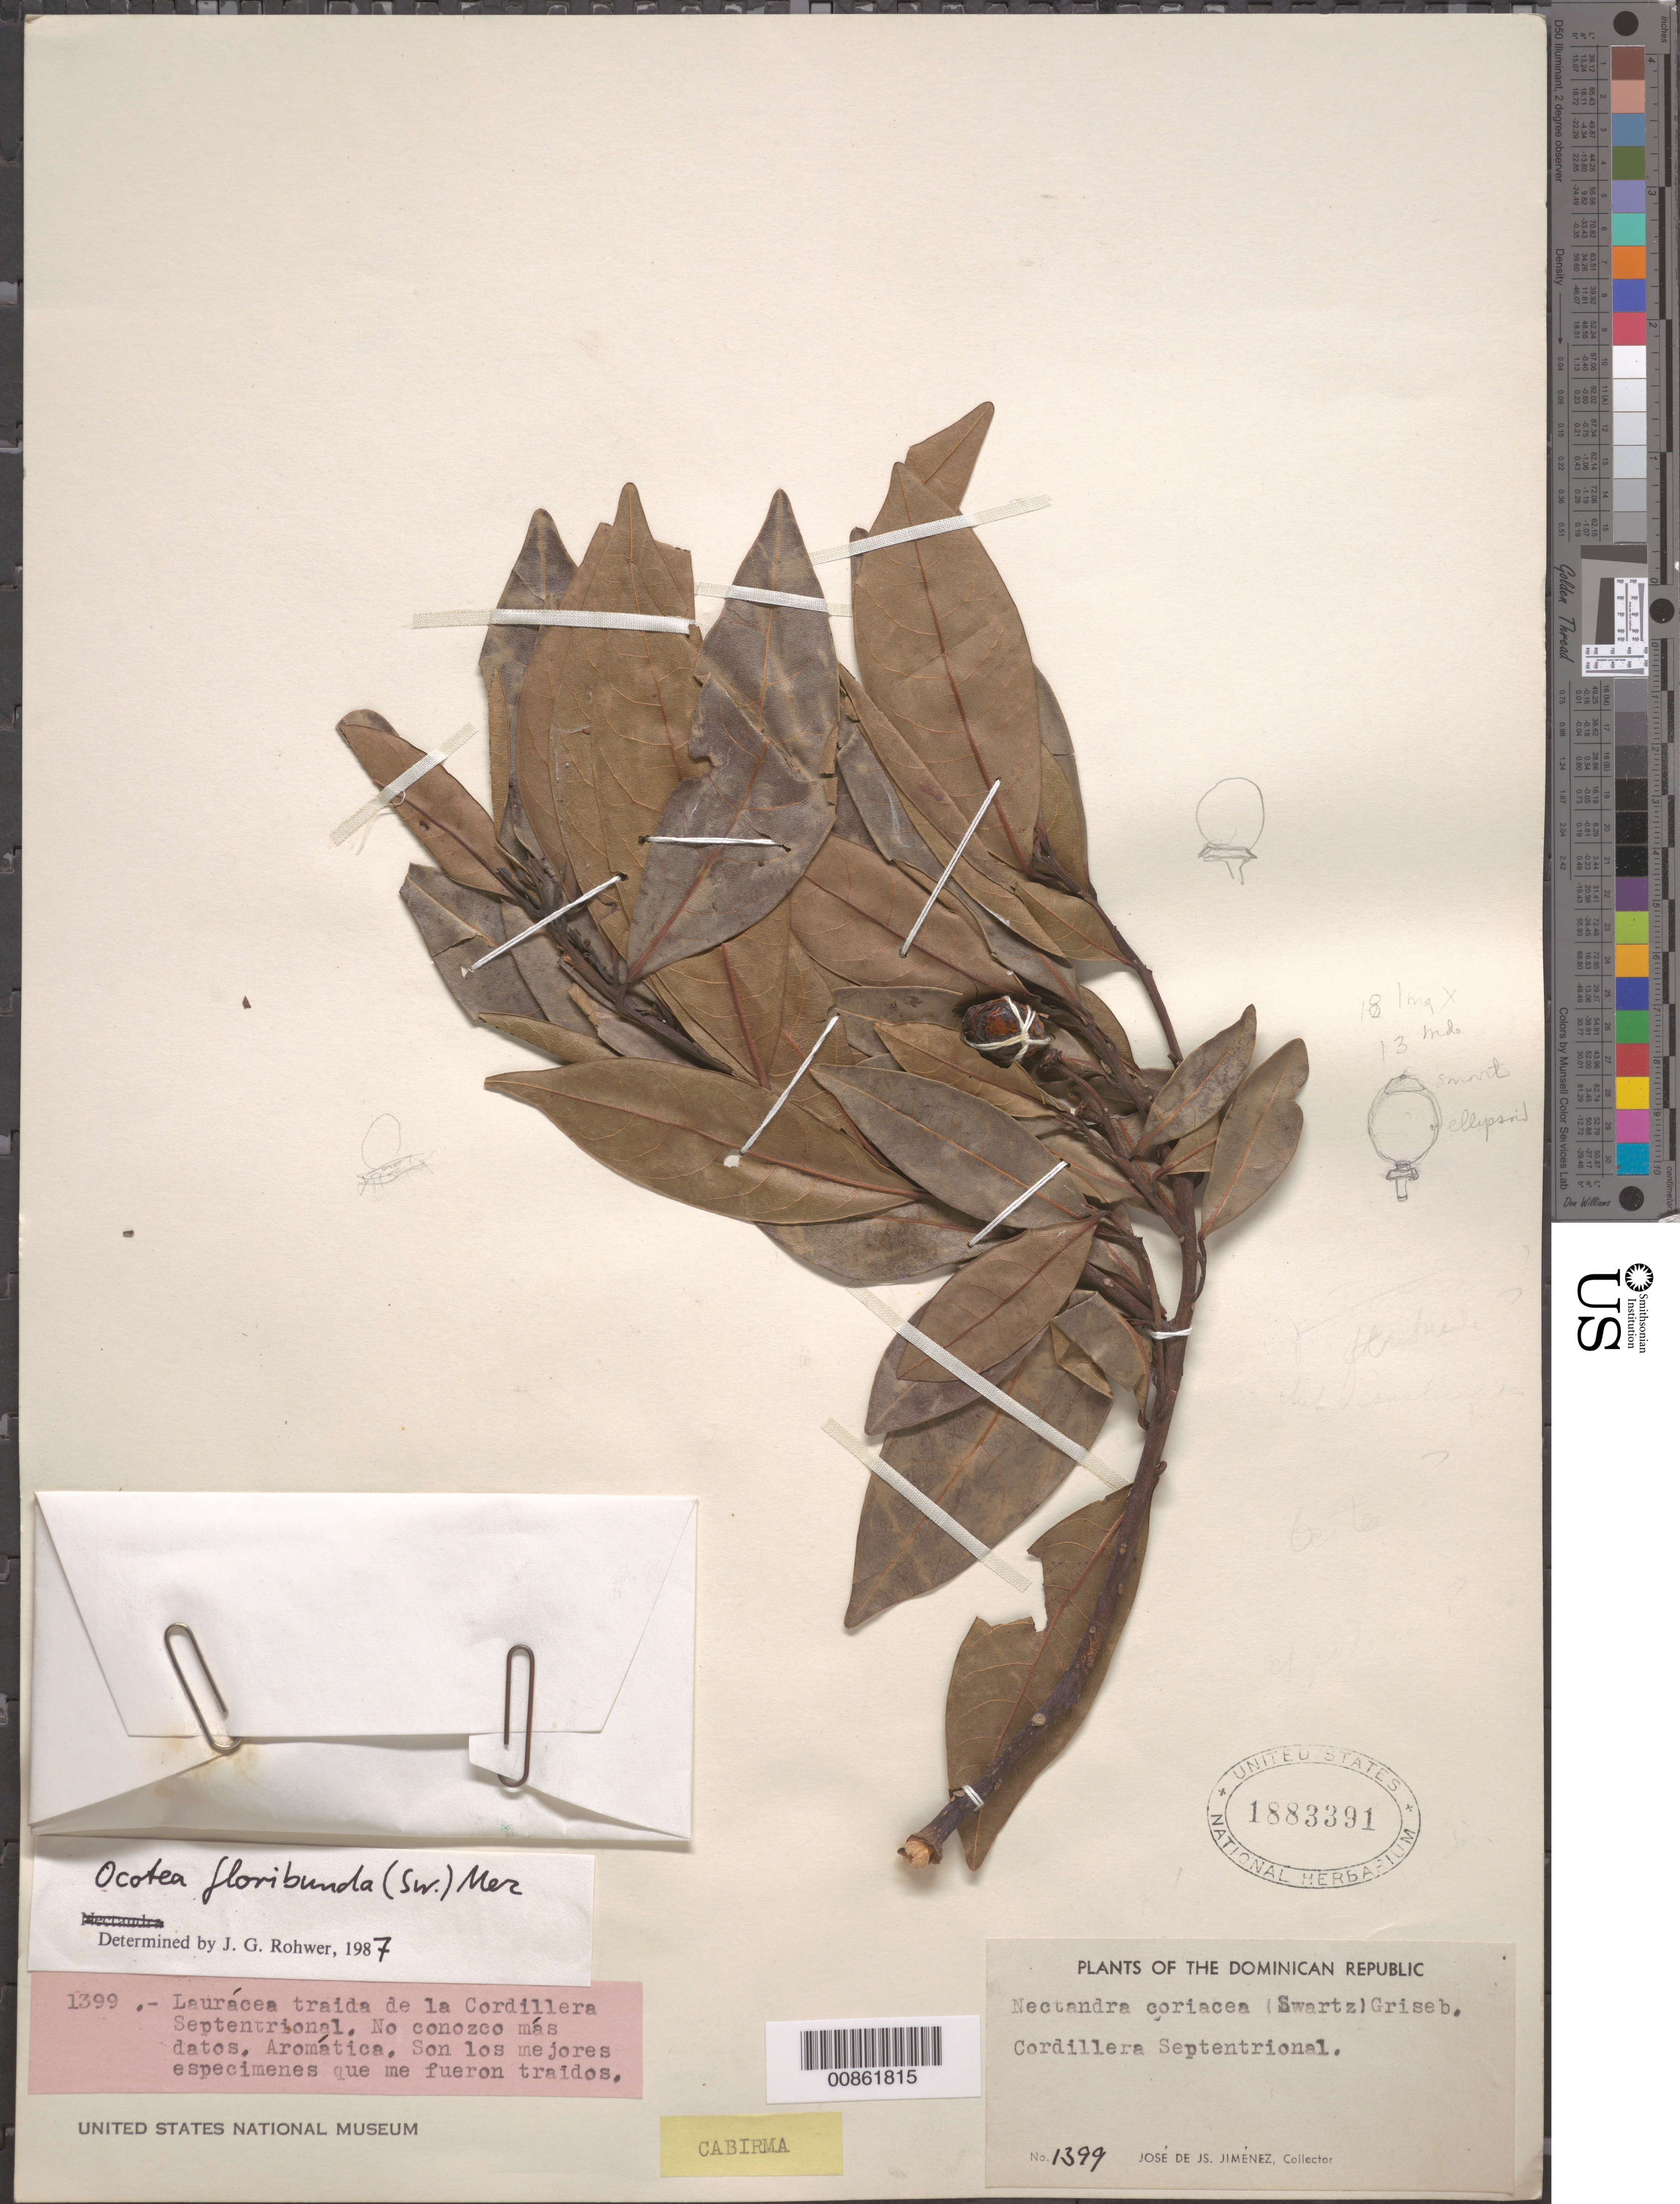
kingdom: Plantae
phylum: Tracheophyta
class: Magnoliopsida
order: Laurales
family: Lauraceae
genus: Ocotea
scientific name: Ocotea floribunda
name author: (Sw.) Mez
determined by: Rohwer, J. G.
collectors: J. J. Jiménez Almonte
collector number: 1399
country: Dominican Republic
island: Hispaniola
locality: Cordillera Septentrional.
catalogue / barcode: US 1883391